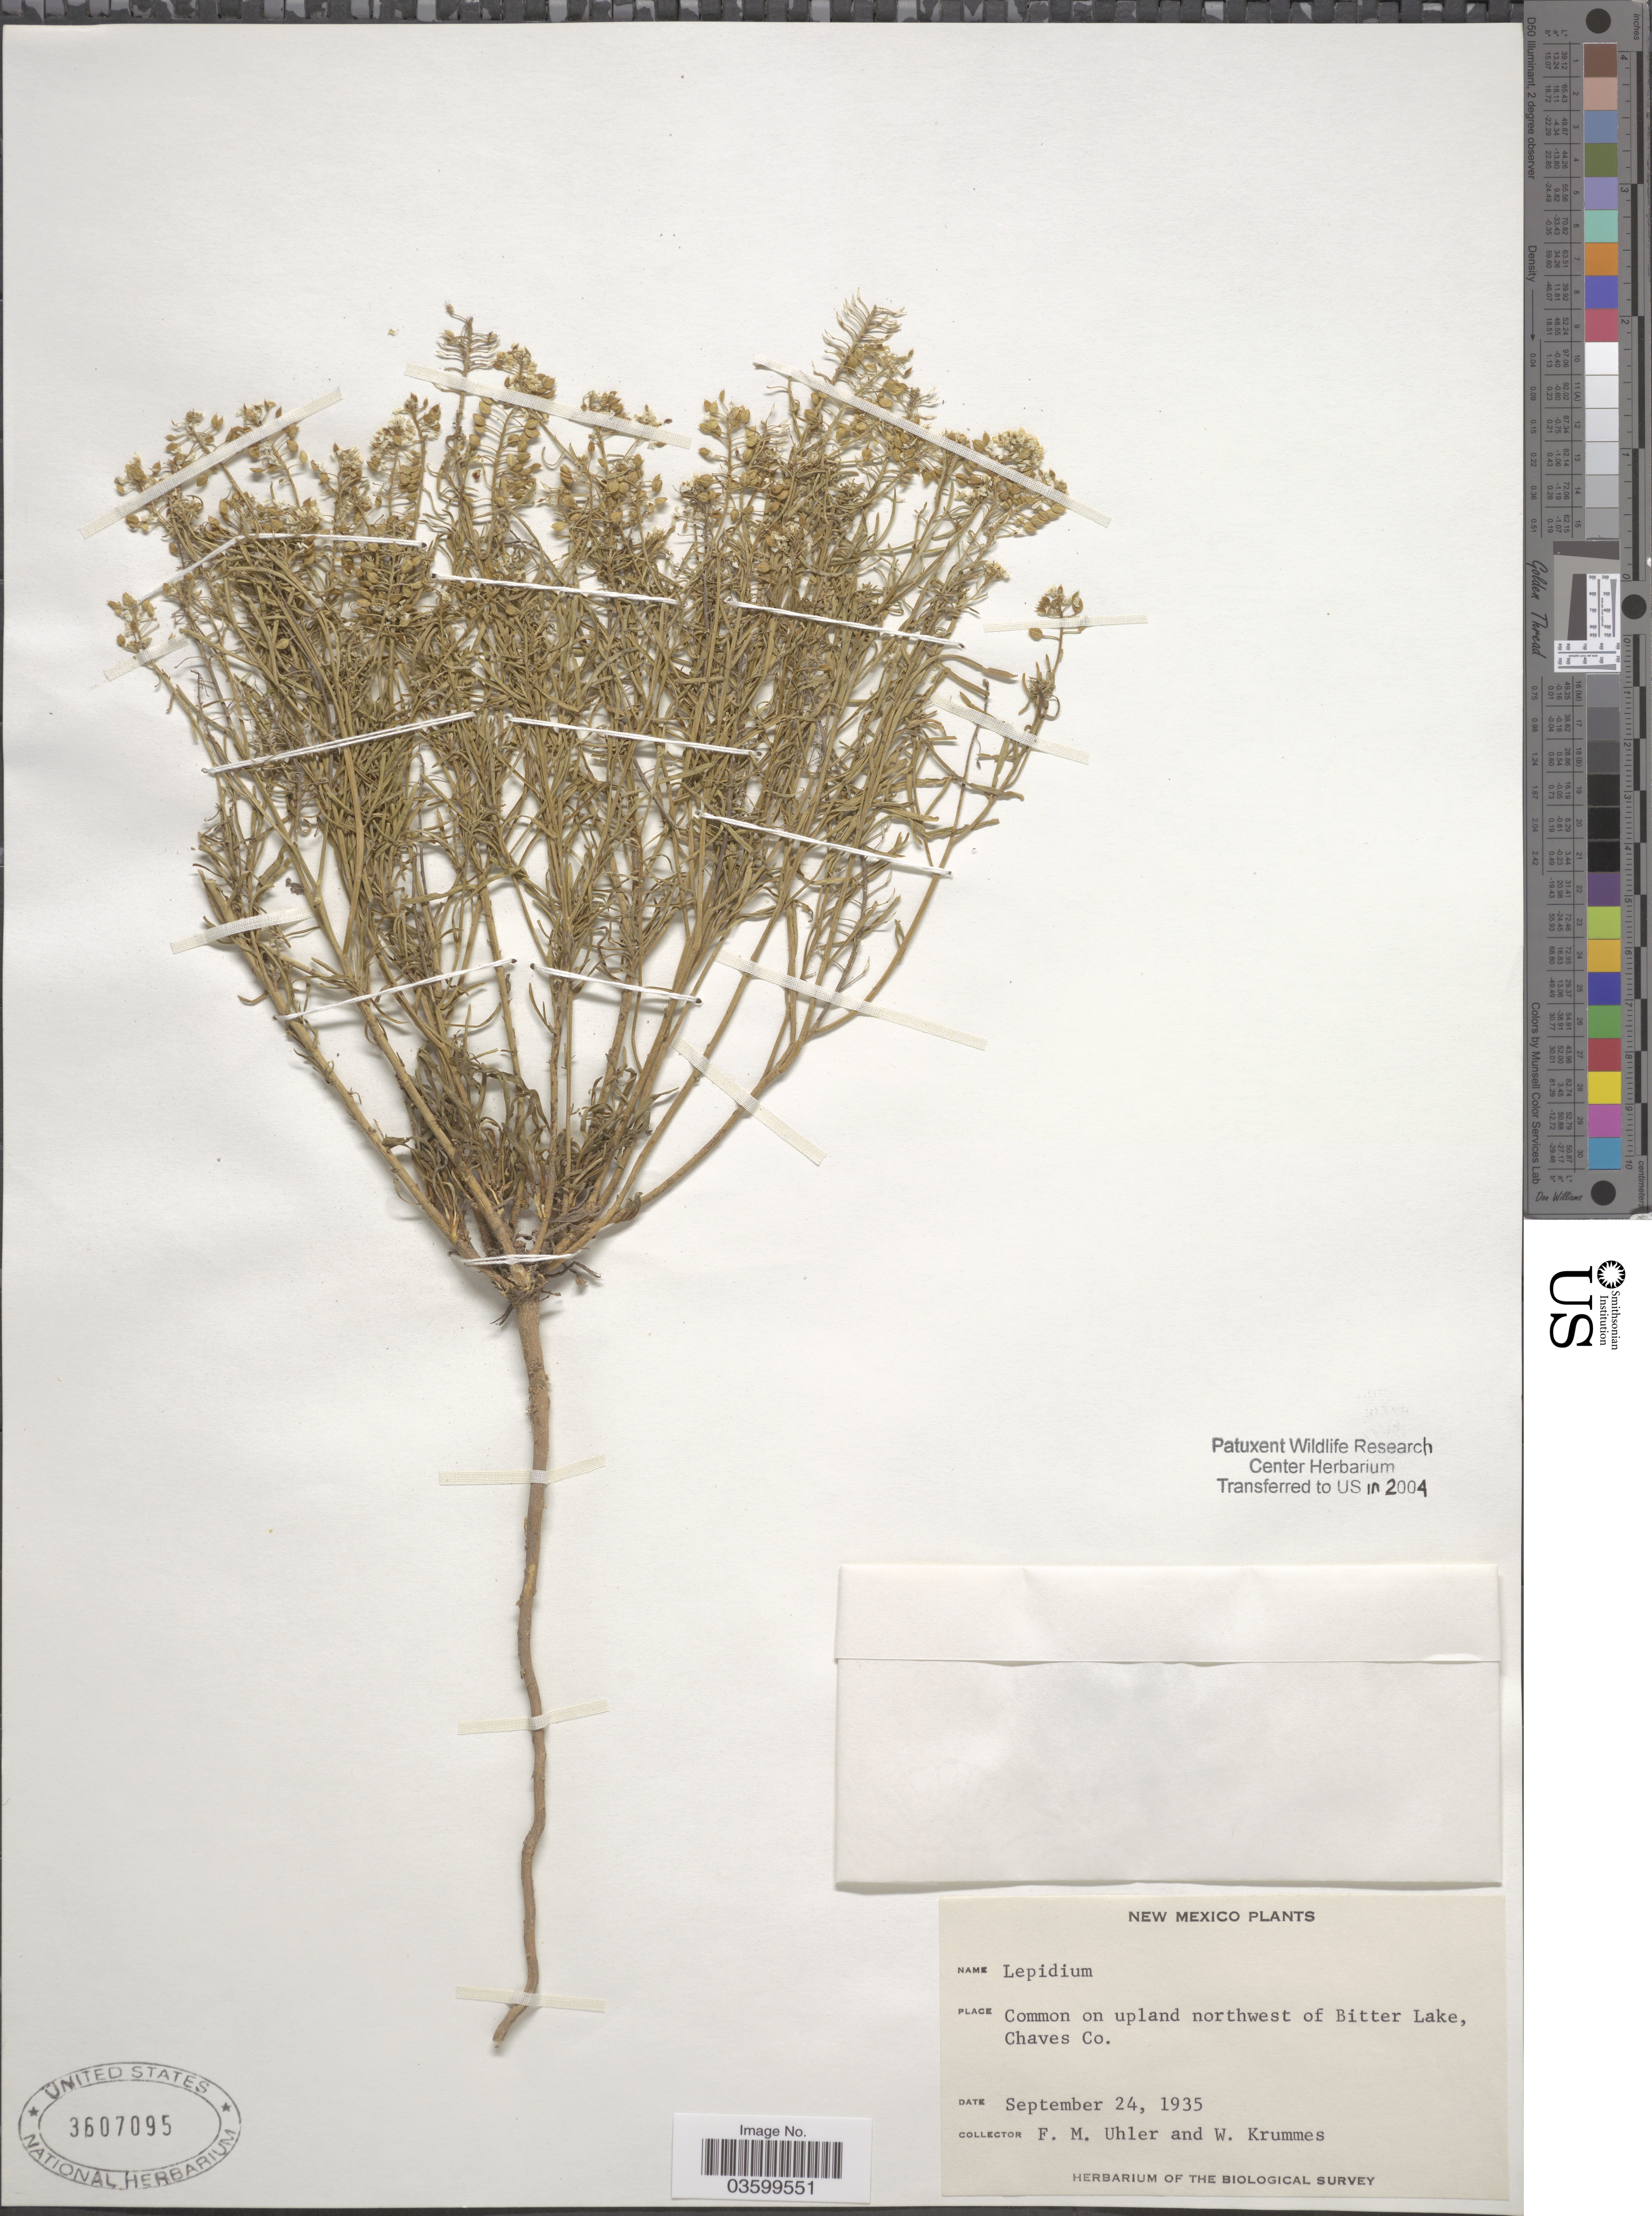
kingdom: Plantae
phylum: Tracheophyta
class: Magnoliopsida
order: Brassicales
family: Brassicaceae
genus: Lepidium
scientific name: Lepidium sp.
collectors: F. M. Uhler & W. Krummes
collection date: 1935-09-24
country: United States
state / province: New Mexico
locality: Northwest of Bitter Lake, Chaves Co.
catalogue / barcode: US 3607095